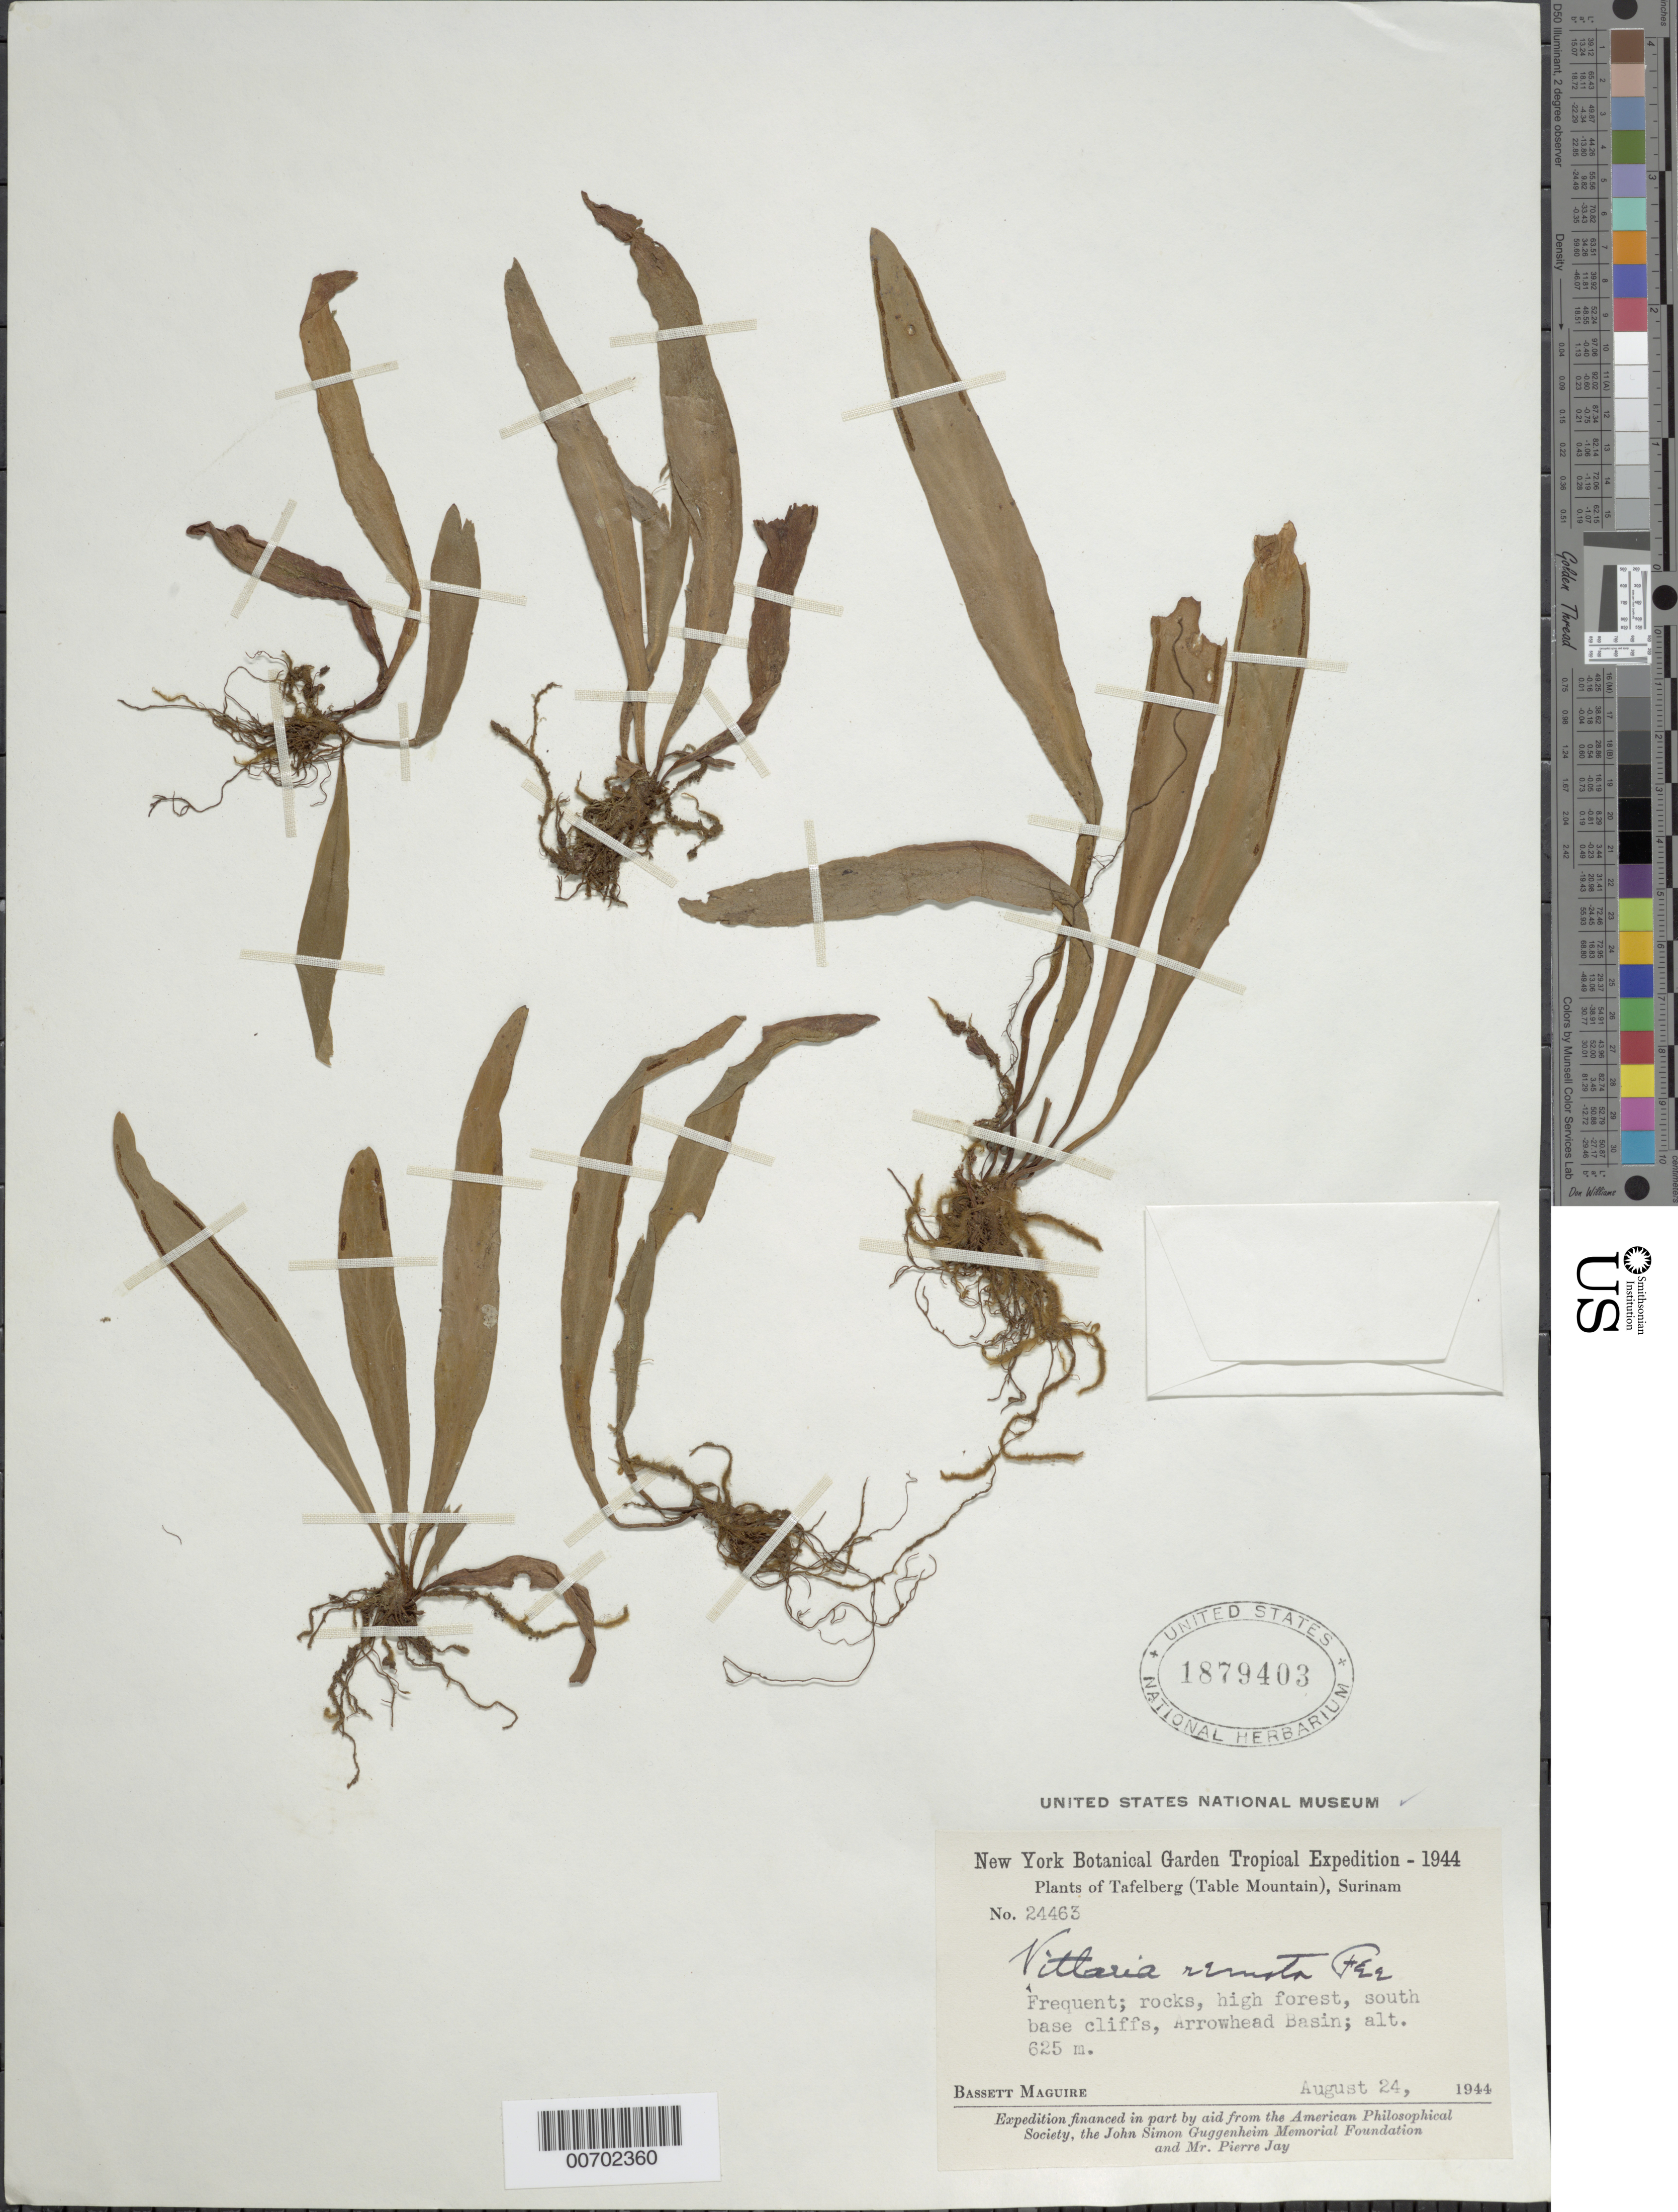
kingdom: Plantae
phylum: Tracheophyta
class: Polypodiopsida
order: Polypodiales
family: Pteridaceae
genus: Vittaria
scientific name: Vittaria remota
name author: Fée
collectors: B. Maguire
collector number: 24463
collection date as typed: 24-Aug-44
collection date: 1944-08-24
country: Suriname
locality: Tafelberg (Table Mountain), Arrowhead Basin, S base of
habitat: Rocks, high forest; base of south cliffs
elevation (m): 625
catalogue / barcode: US 1879403